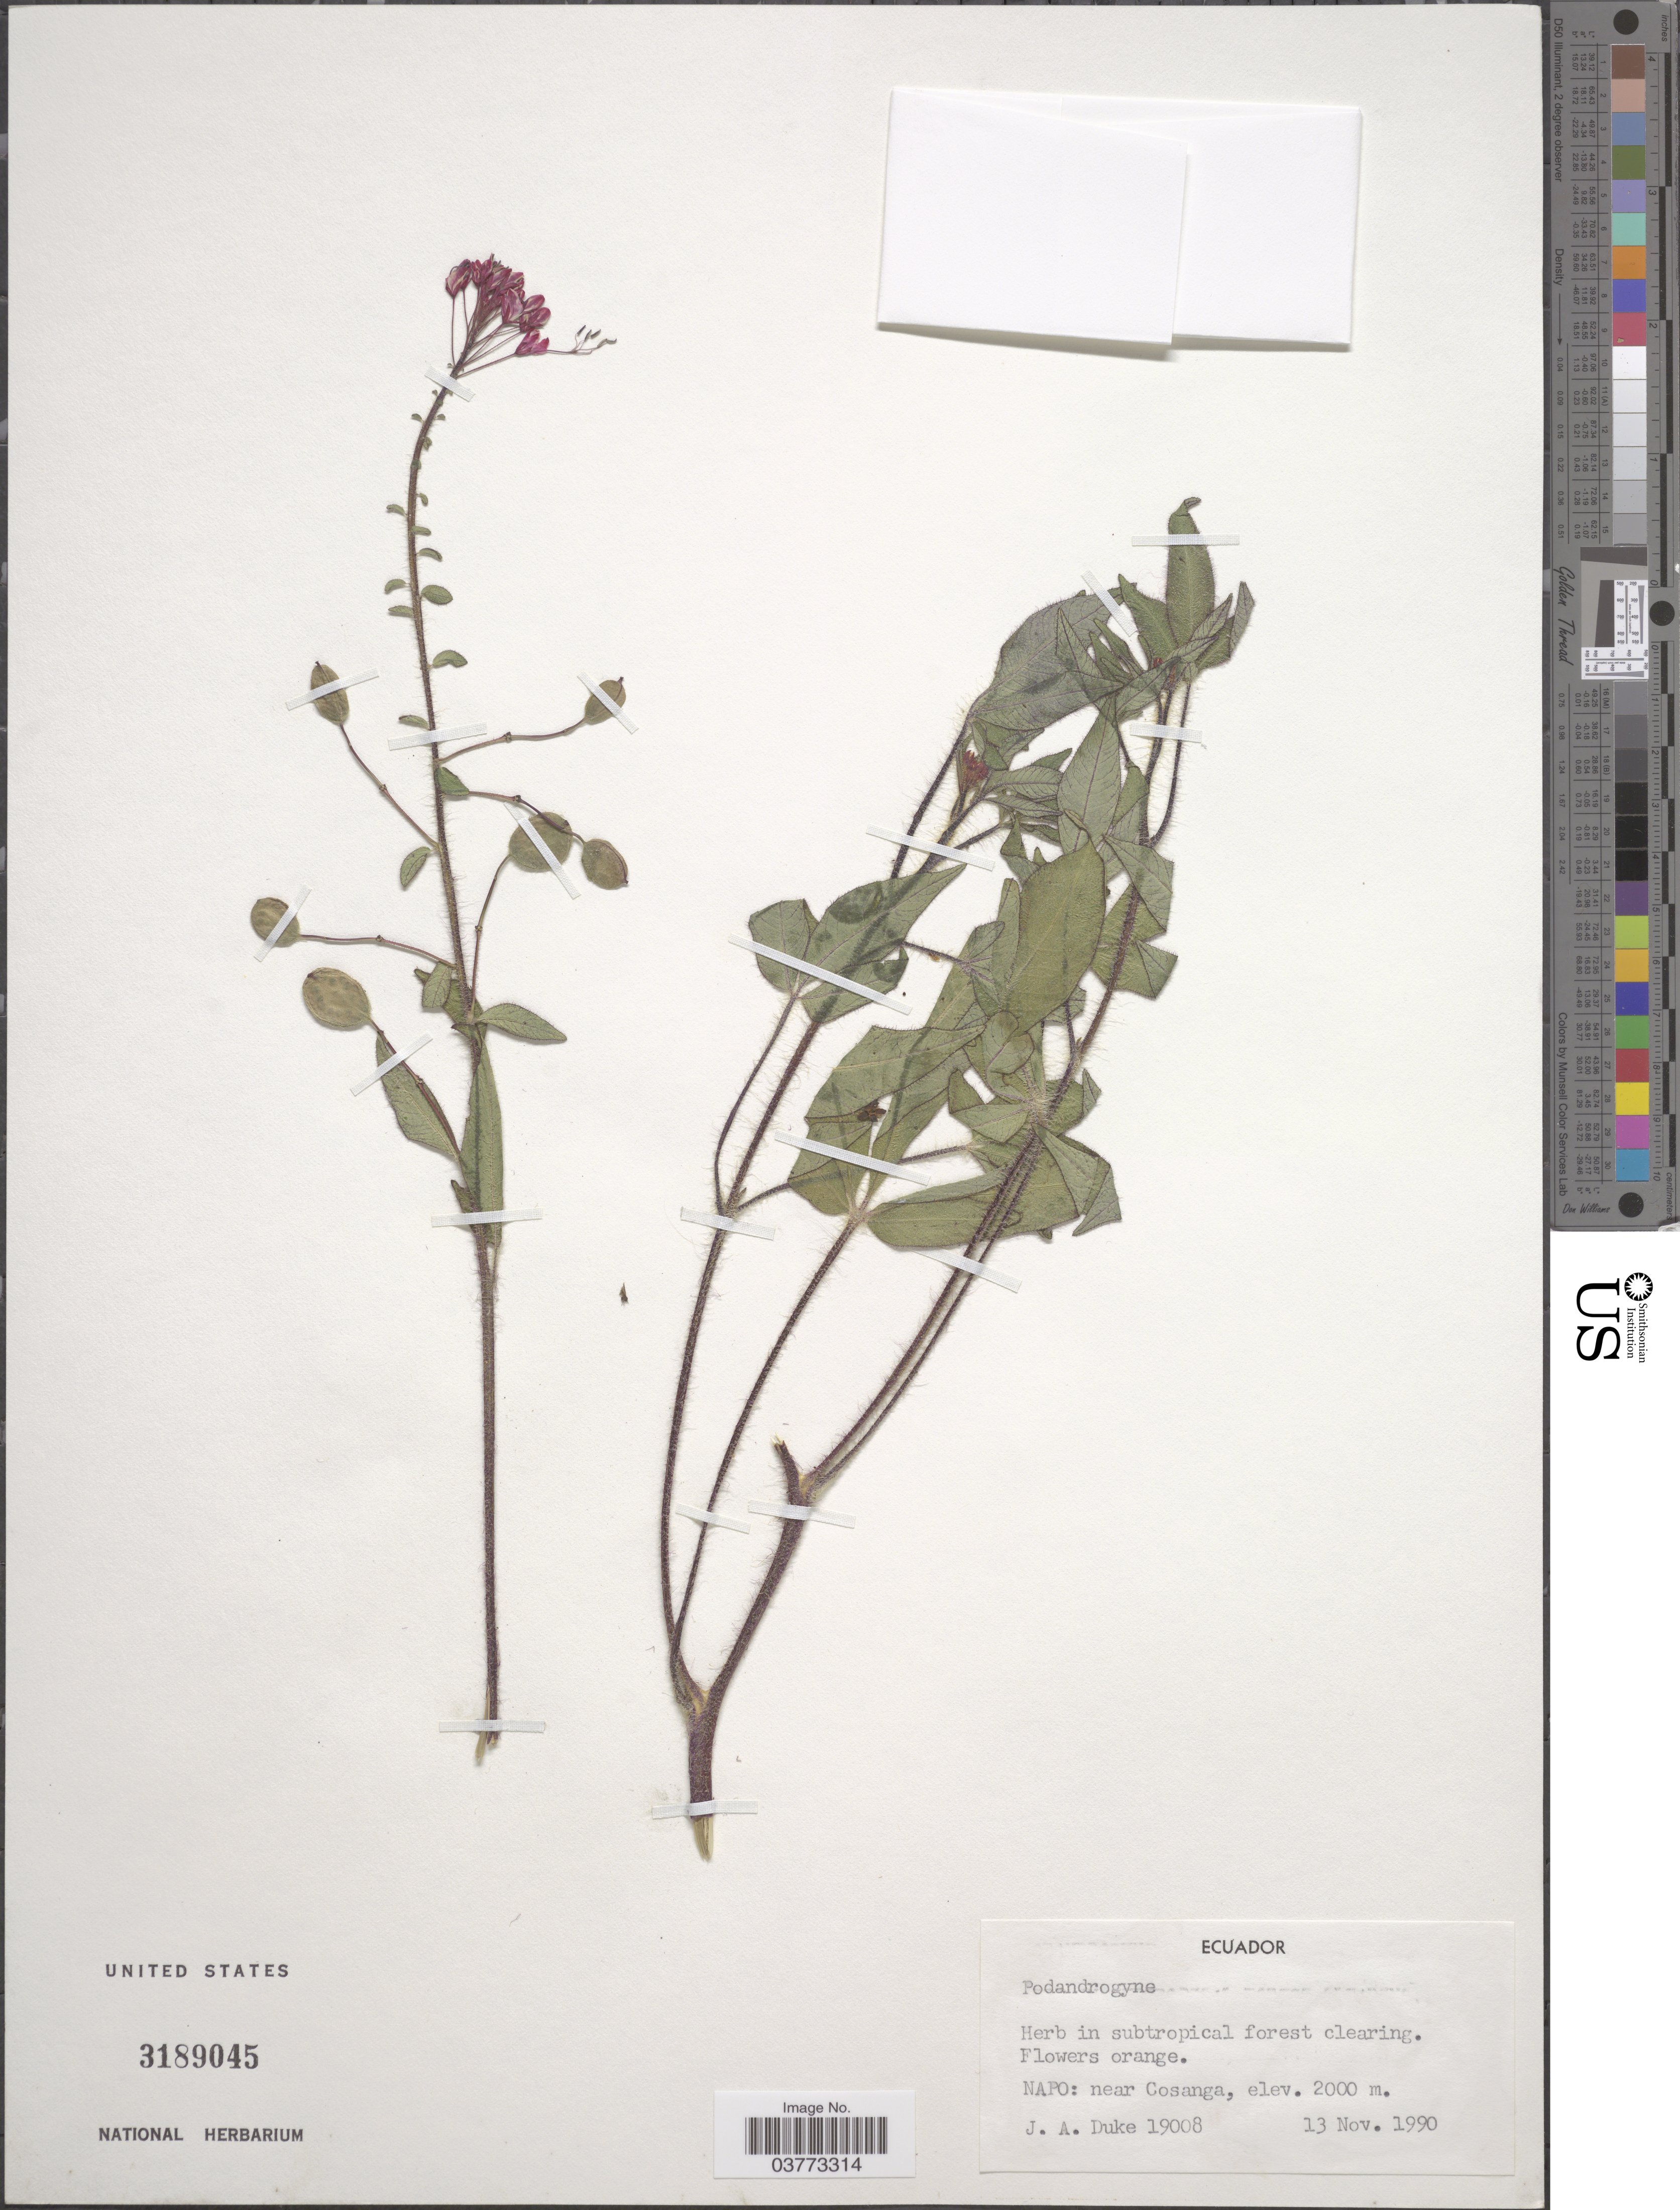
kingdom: Plantae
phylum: Tracheophyta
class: Magnoliopsida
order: Brassicales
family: Cleomaceae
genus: Podandrogyne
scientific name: Podandrogyne sp.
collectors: J. A. Duke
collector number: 19008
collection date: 1990-11-13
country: Ecuador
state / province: Napo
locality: Near Gosanga.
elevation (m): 2000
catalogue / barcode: US 3189045